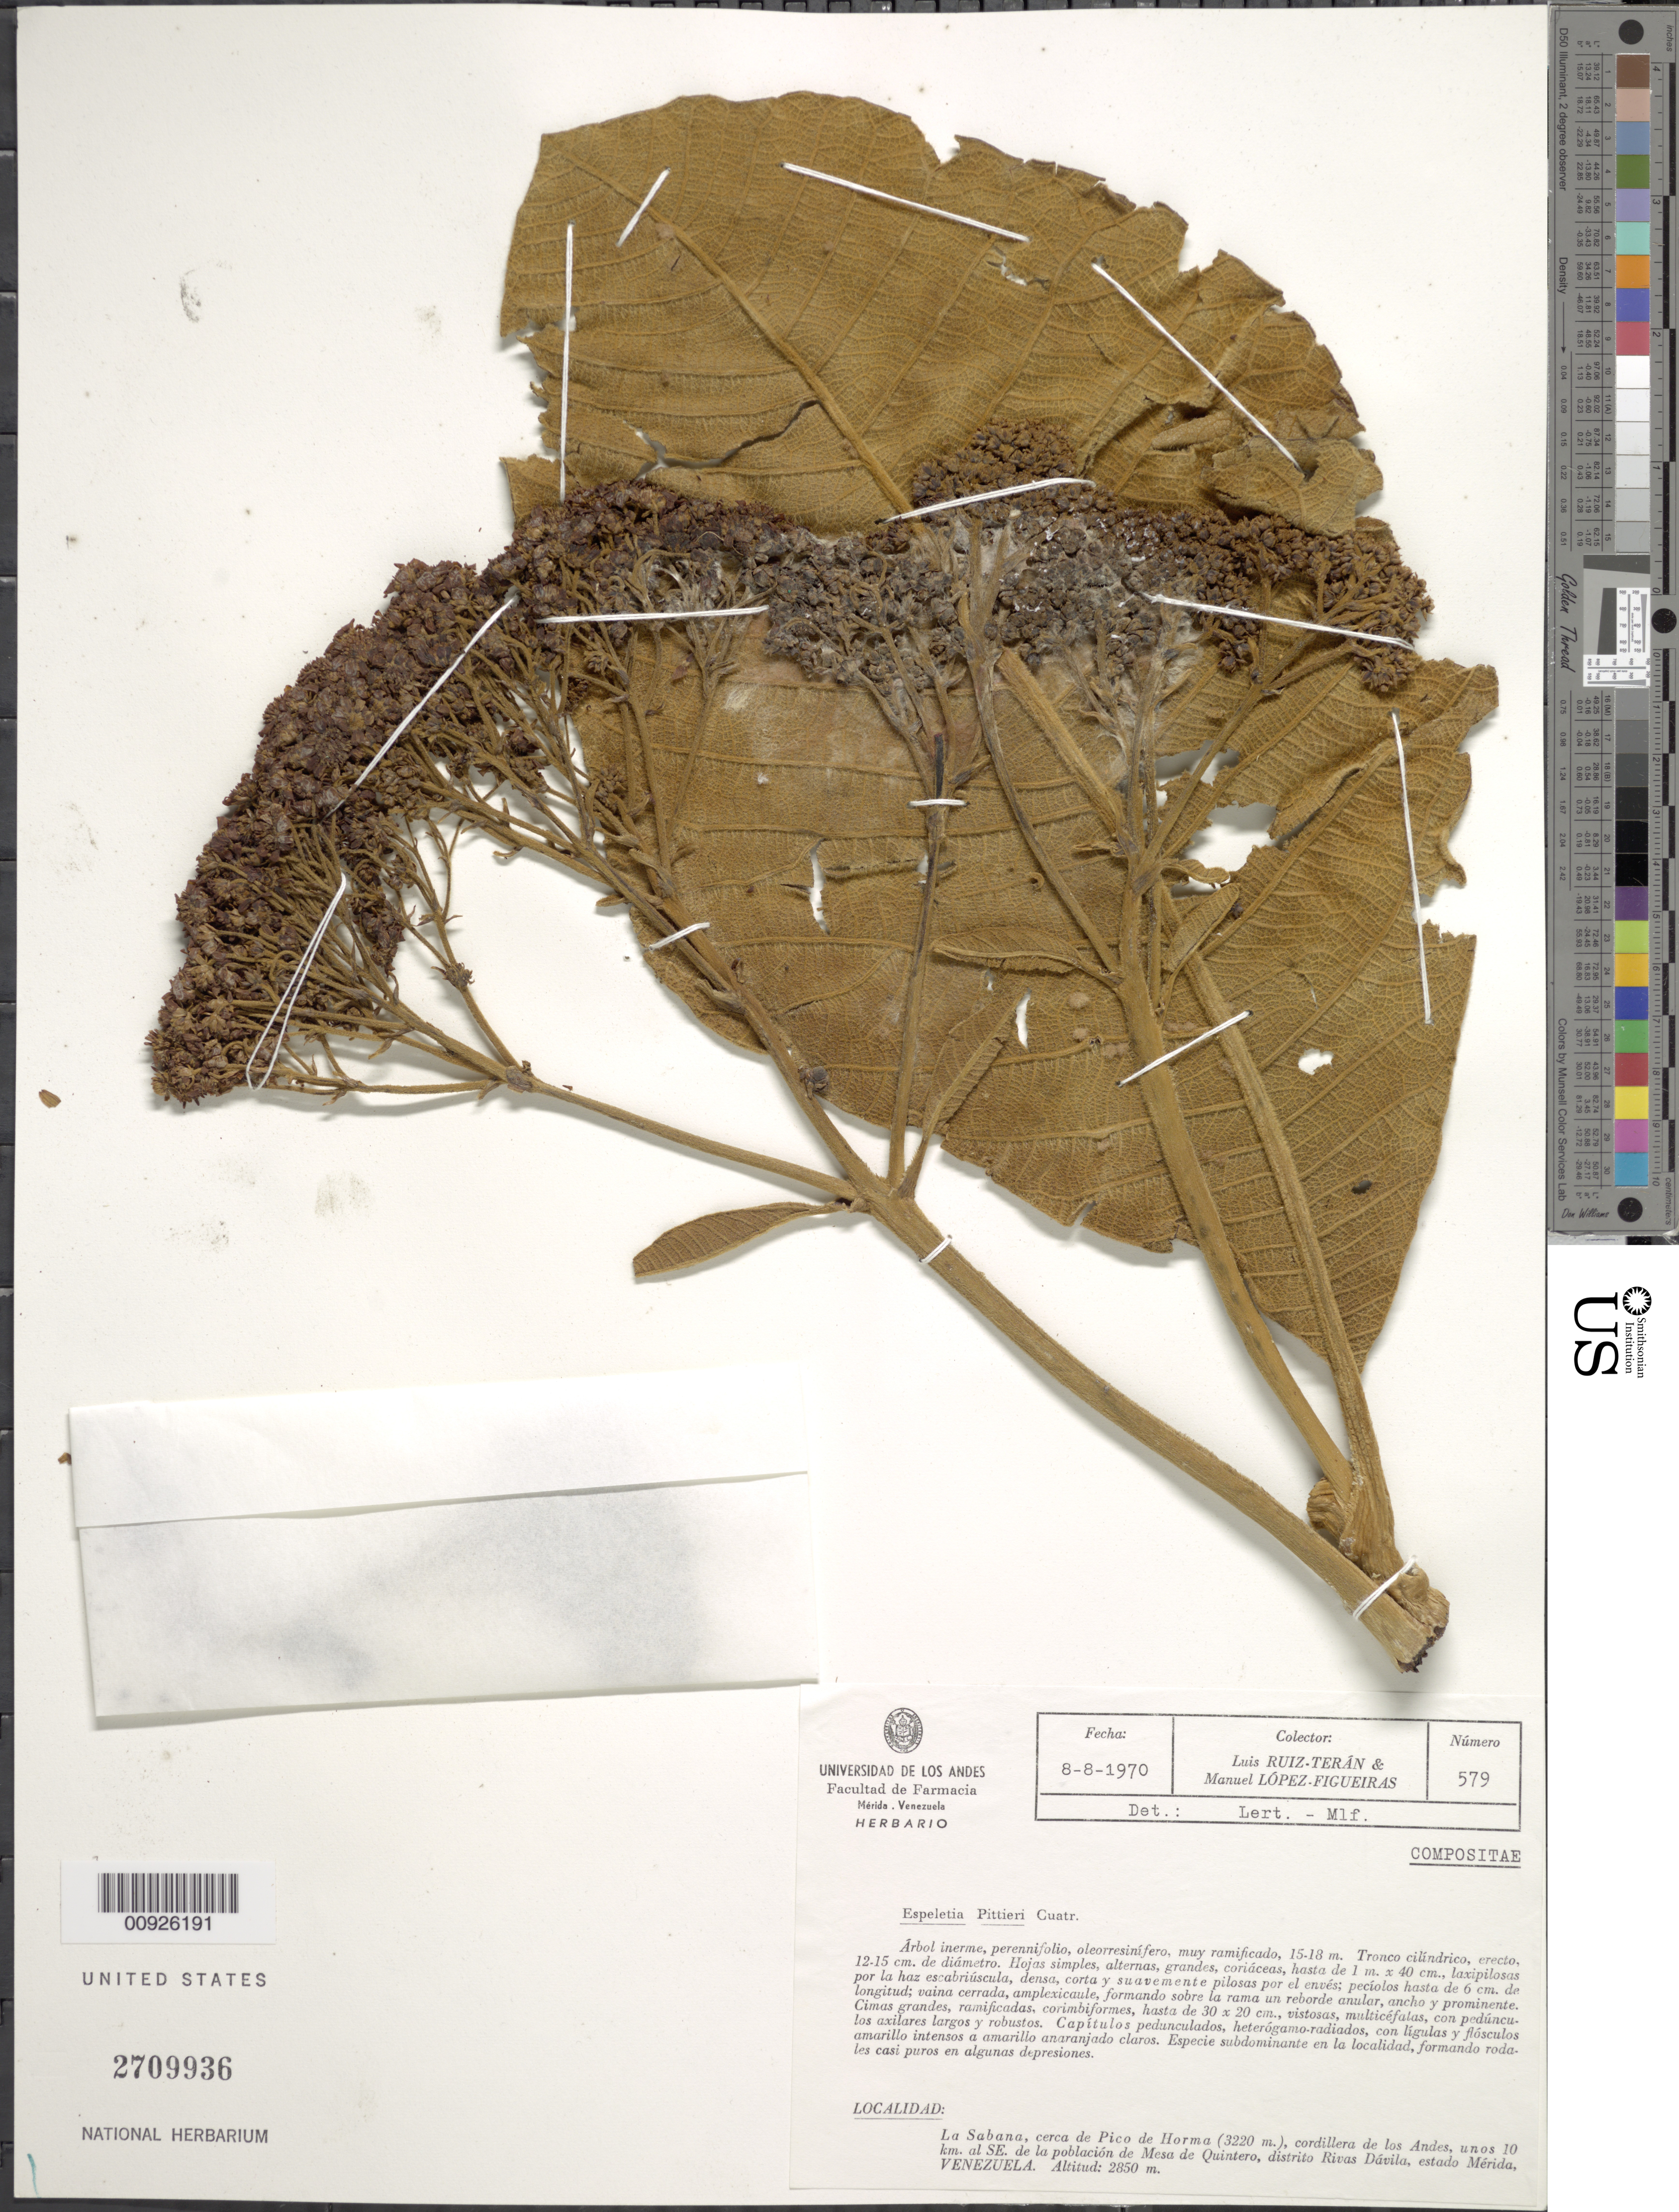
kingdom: Plantae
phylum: Tracheophyta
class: Magnoliopsida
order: Asterales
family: Asteraceae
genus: Carramboa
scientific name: Carramboa badilloi var. pittieri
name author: (Cuatrec.) Cuatrec.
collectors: L. Teran & M. López Figueiras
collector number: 579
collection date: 1970-08-08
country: Venezuela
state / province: Mérida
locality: La Sabana, cerca de Pico de Horma (3220 m), cordillera de los Andes, unos 10 km. al SE. de la poblacion de Mesa de Quintero, distrito Rivas Davila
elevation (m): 2850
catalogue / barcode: US 2709936